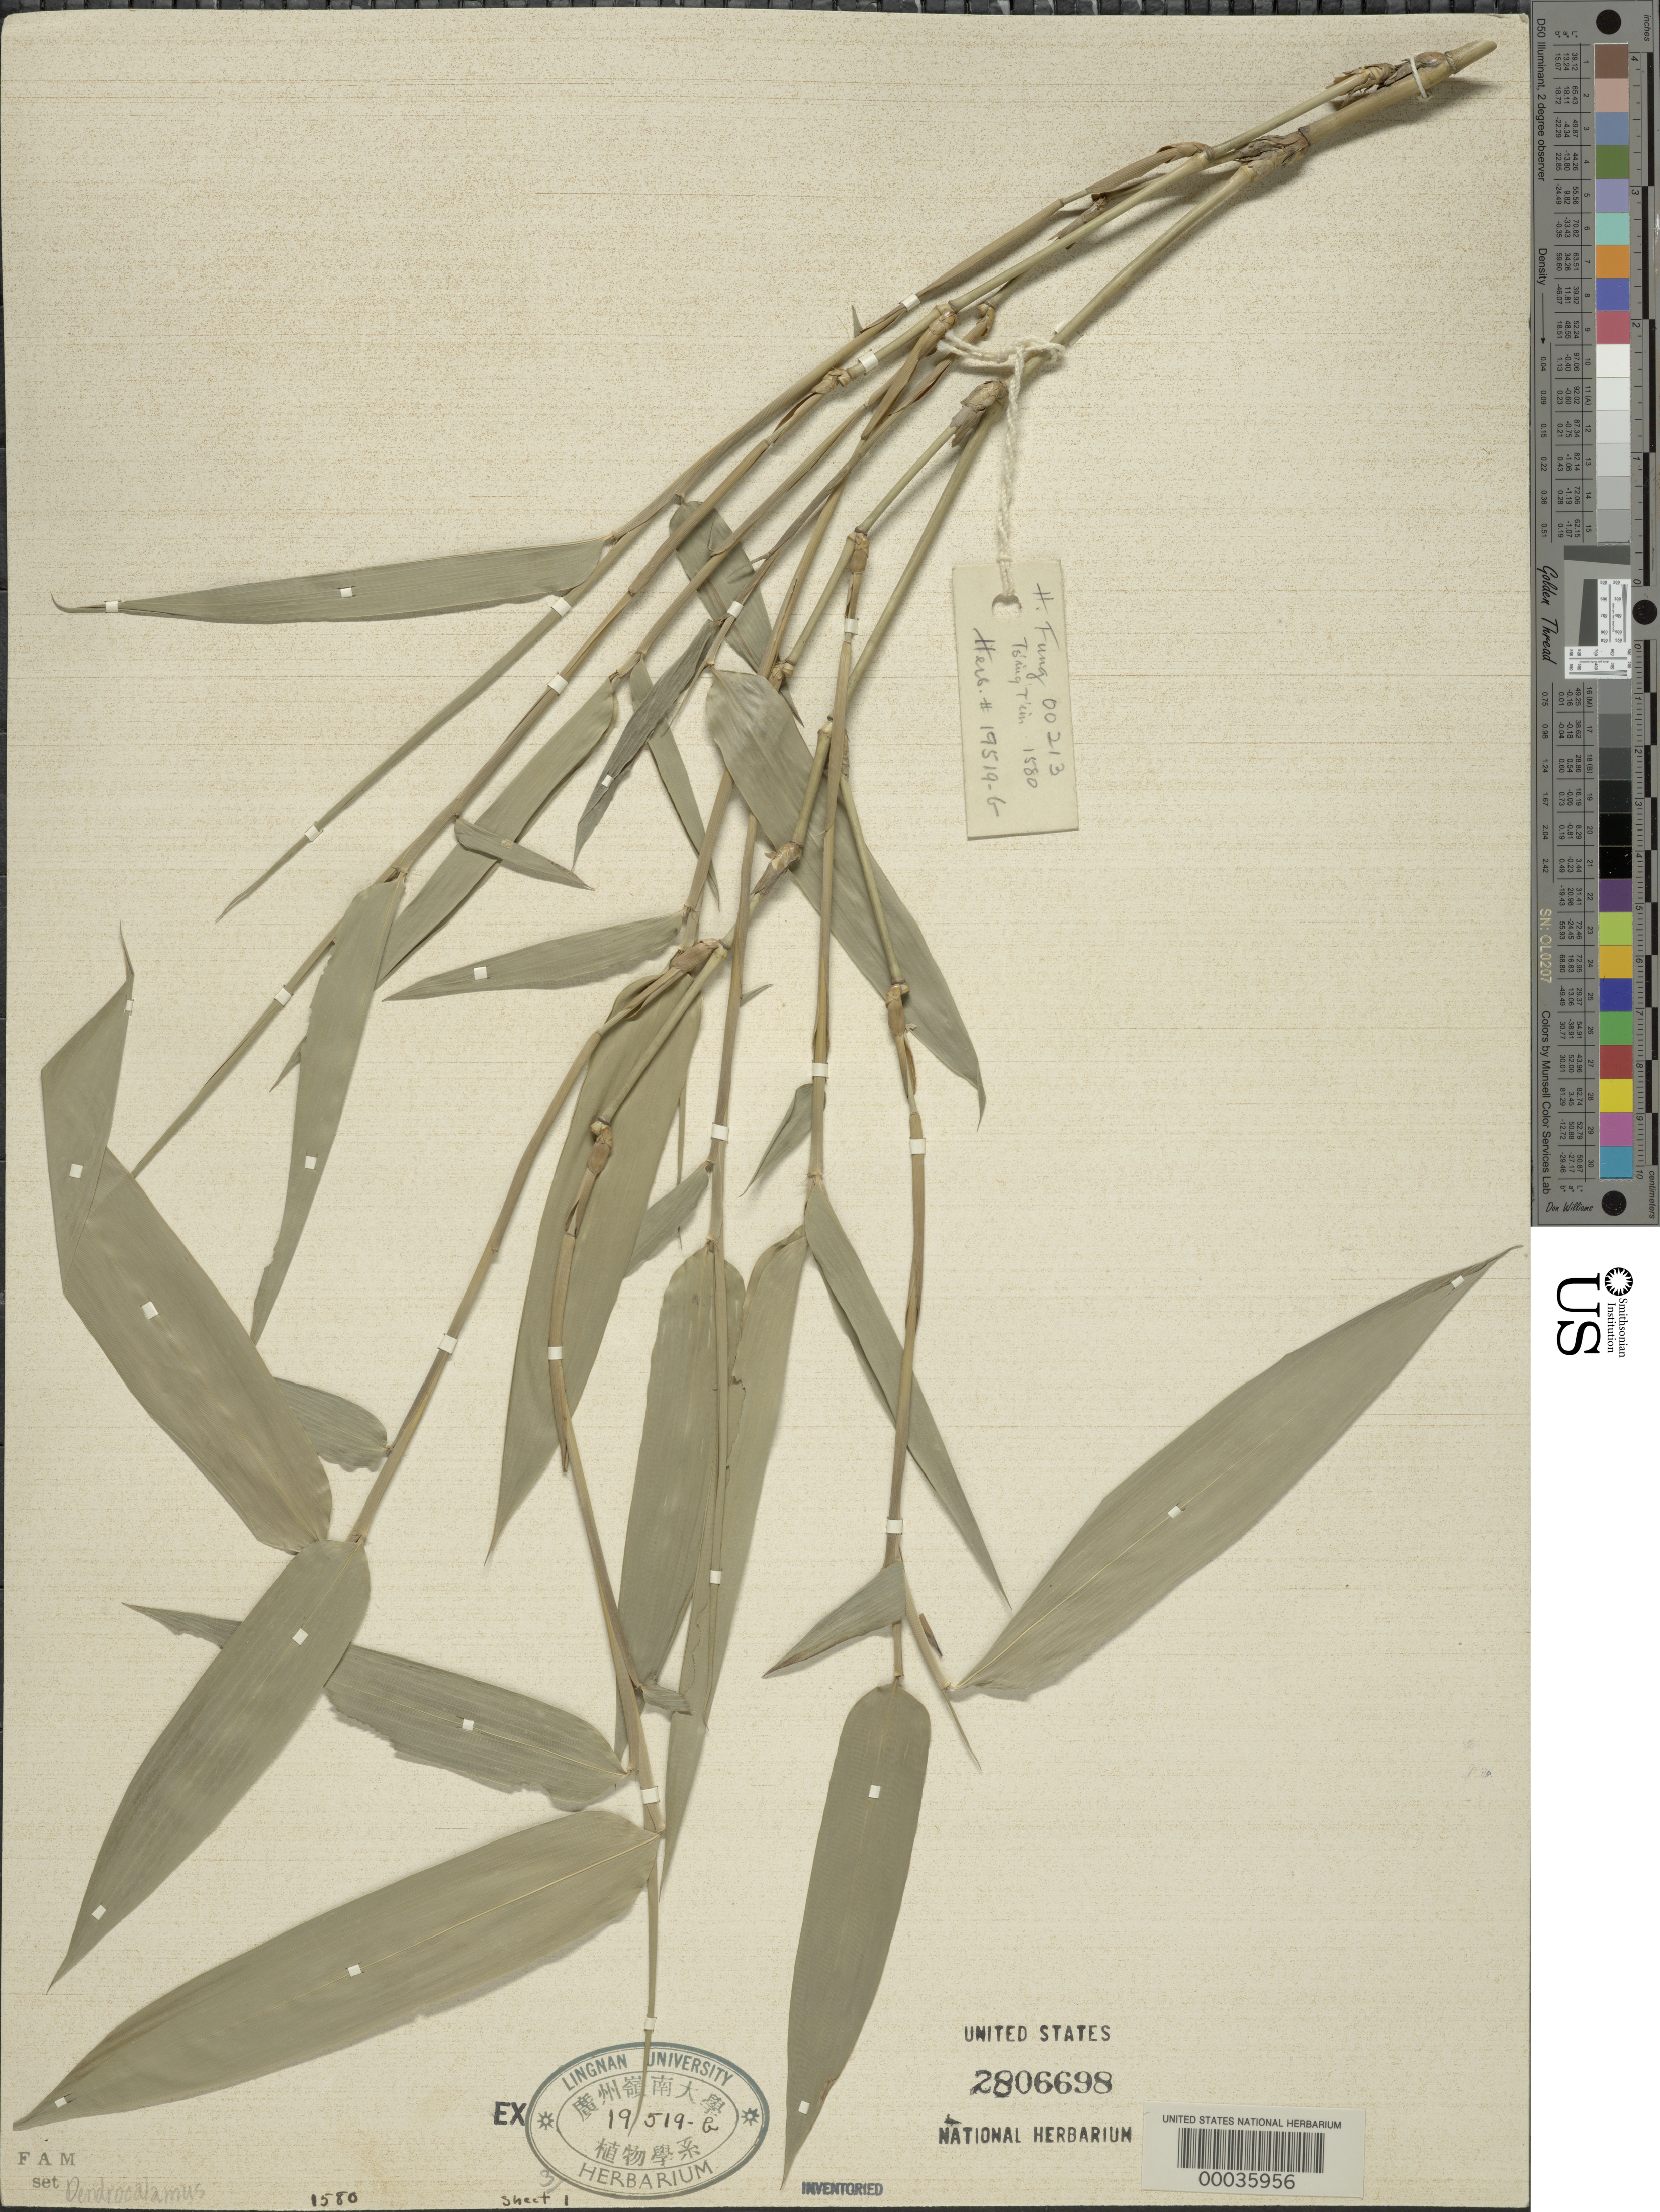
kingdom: Plantae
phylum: Tracheophyta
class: Liliopsida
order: Poales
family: Poaceae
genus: Dendrocalamus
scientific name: Dendrocalamus sp.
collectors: H. L. Fung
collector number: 213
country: China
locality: Lingnan university bamboo garden, ts'ing t'in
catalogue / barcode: US 2806698